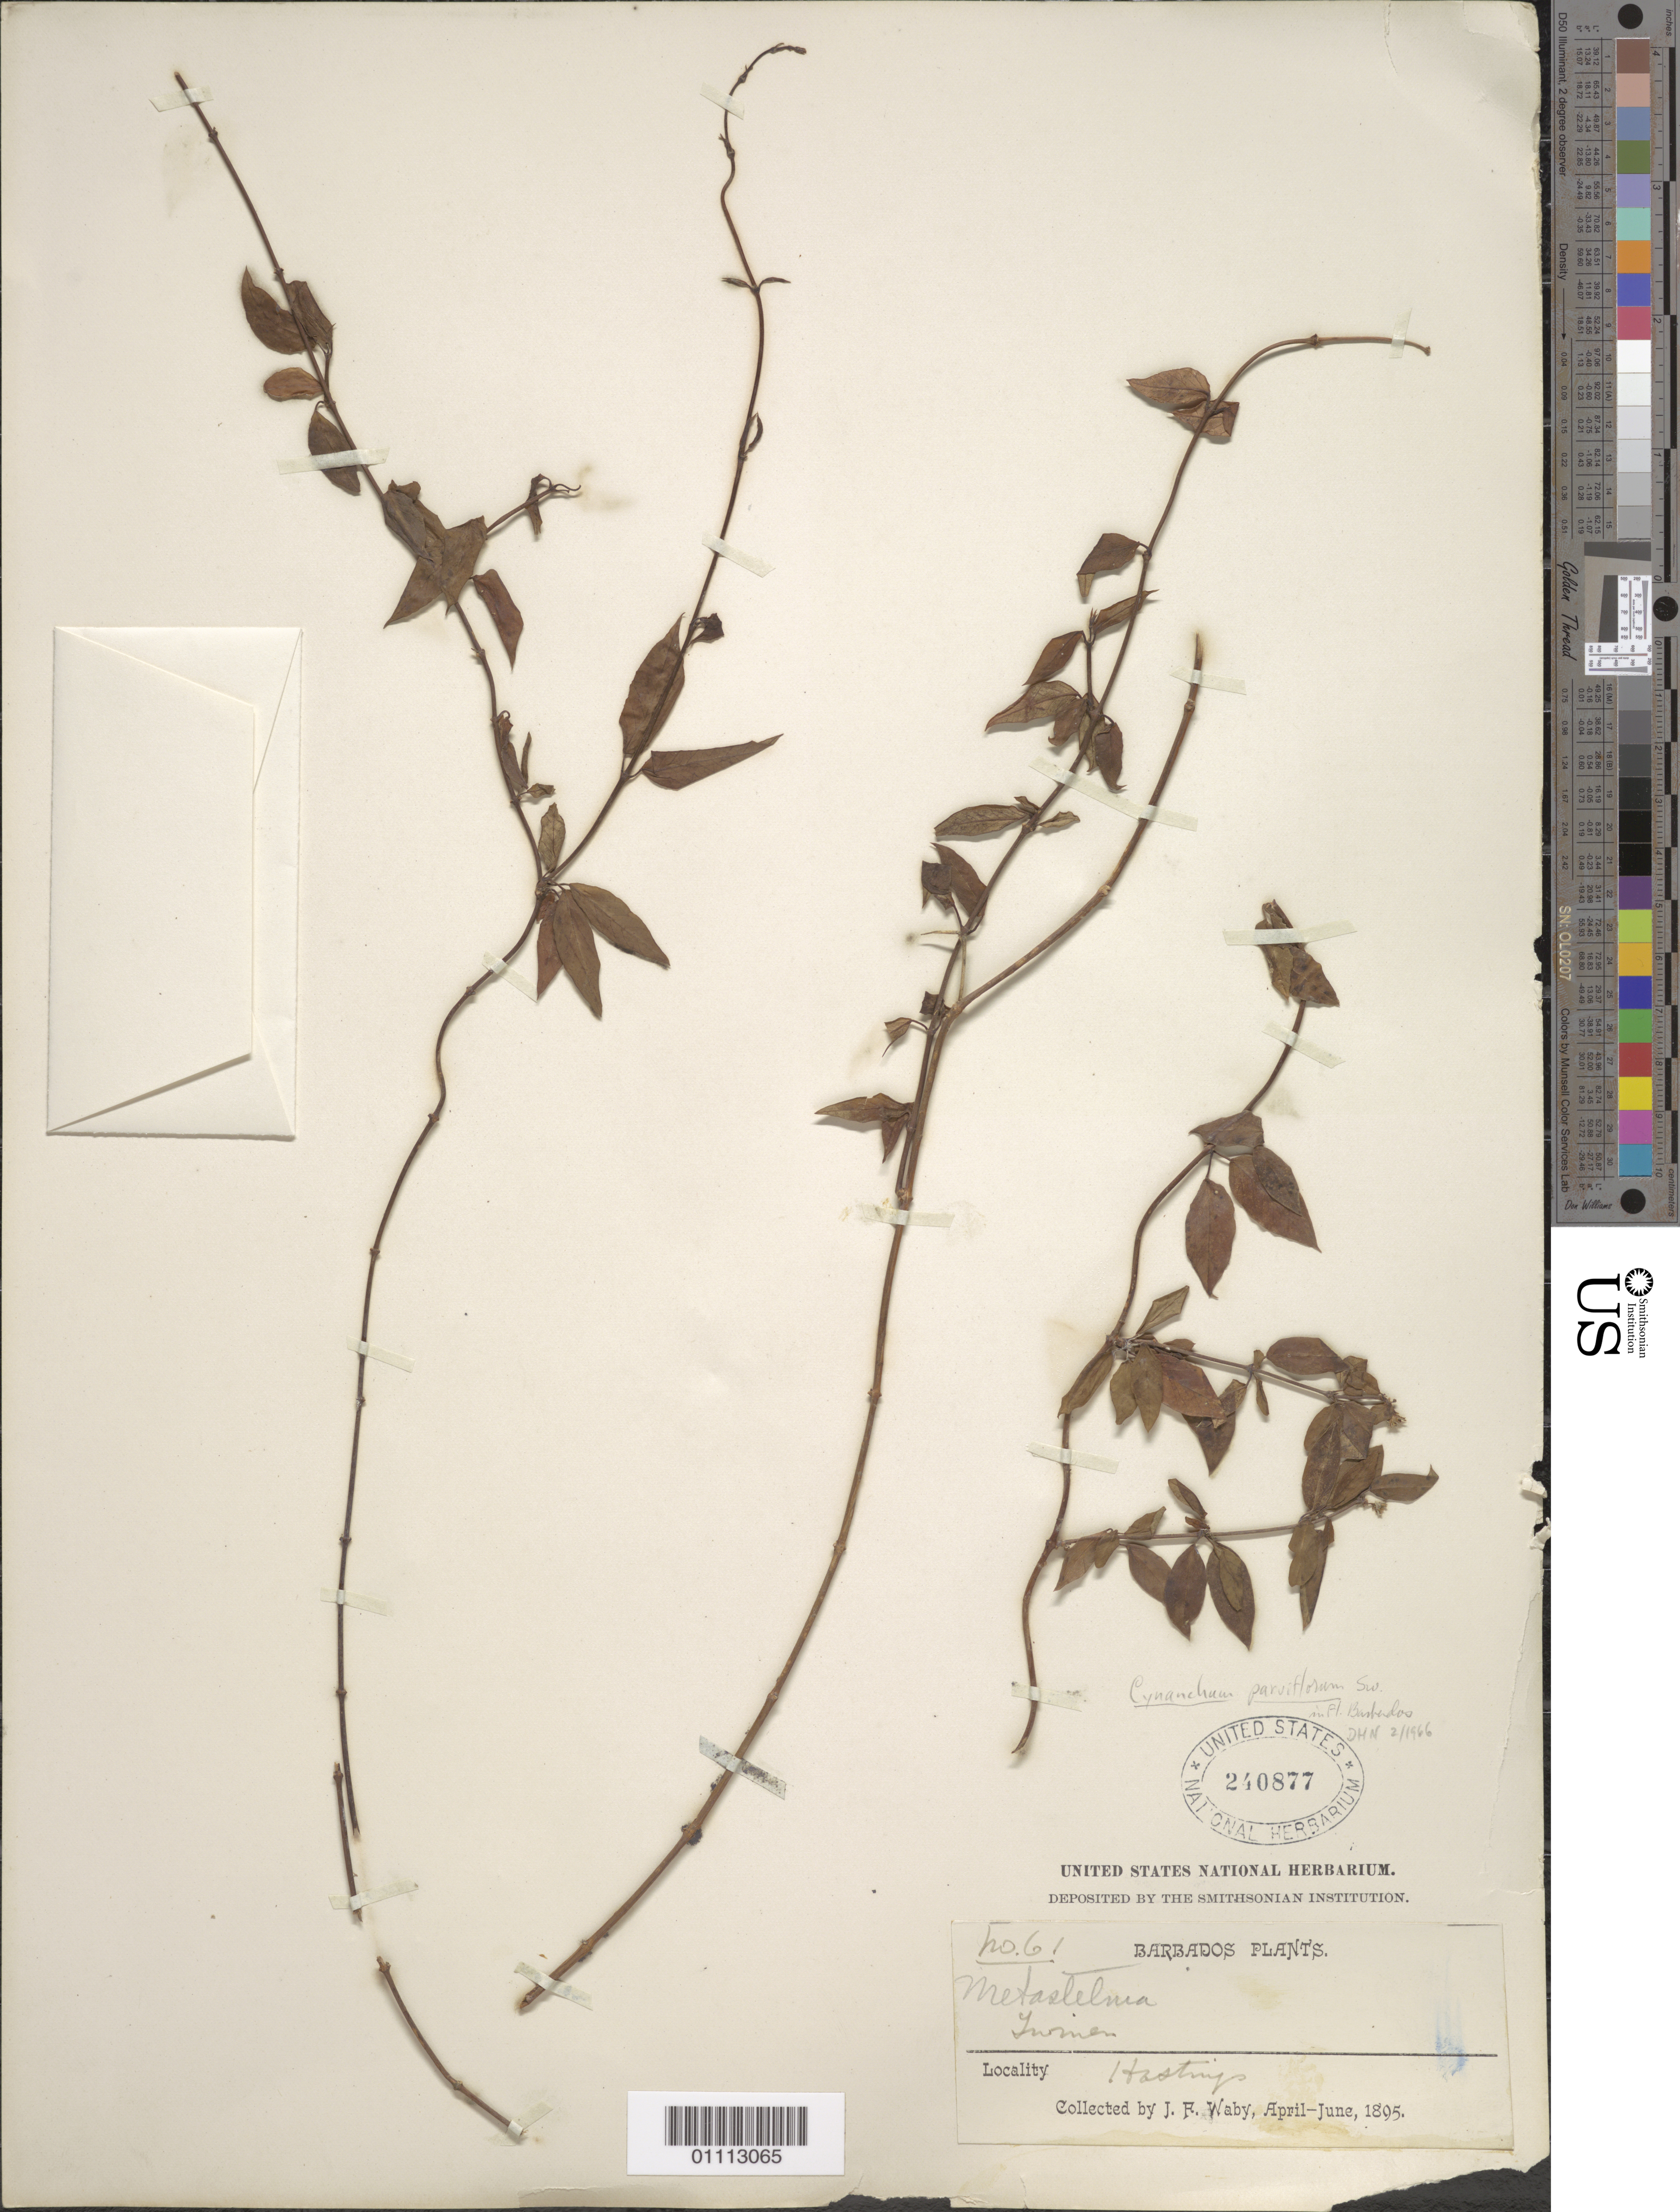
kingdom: Plantae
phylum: Tracheophyta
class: Magnoliopsida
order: Gentianales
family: Apocynaceae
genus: Metastelma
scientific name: Metastelma parviflorum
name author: (Sw.) Schult.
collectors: J. Waby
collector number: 61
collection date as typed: Apr 1895 to -- Jun 1895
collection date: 1895-04/1895-06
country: Barbados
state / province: Christ Church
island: Barbados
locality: Hastings.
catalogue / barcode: US 240877